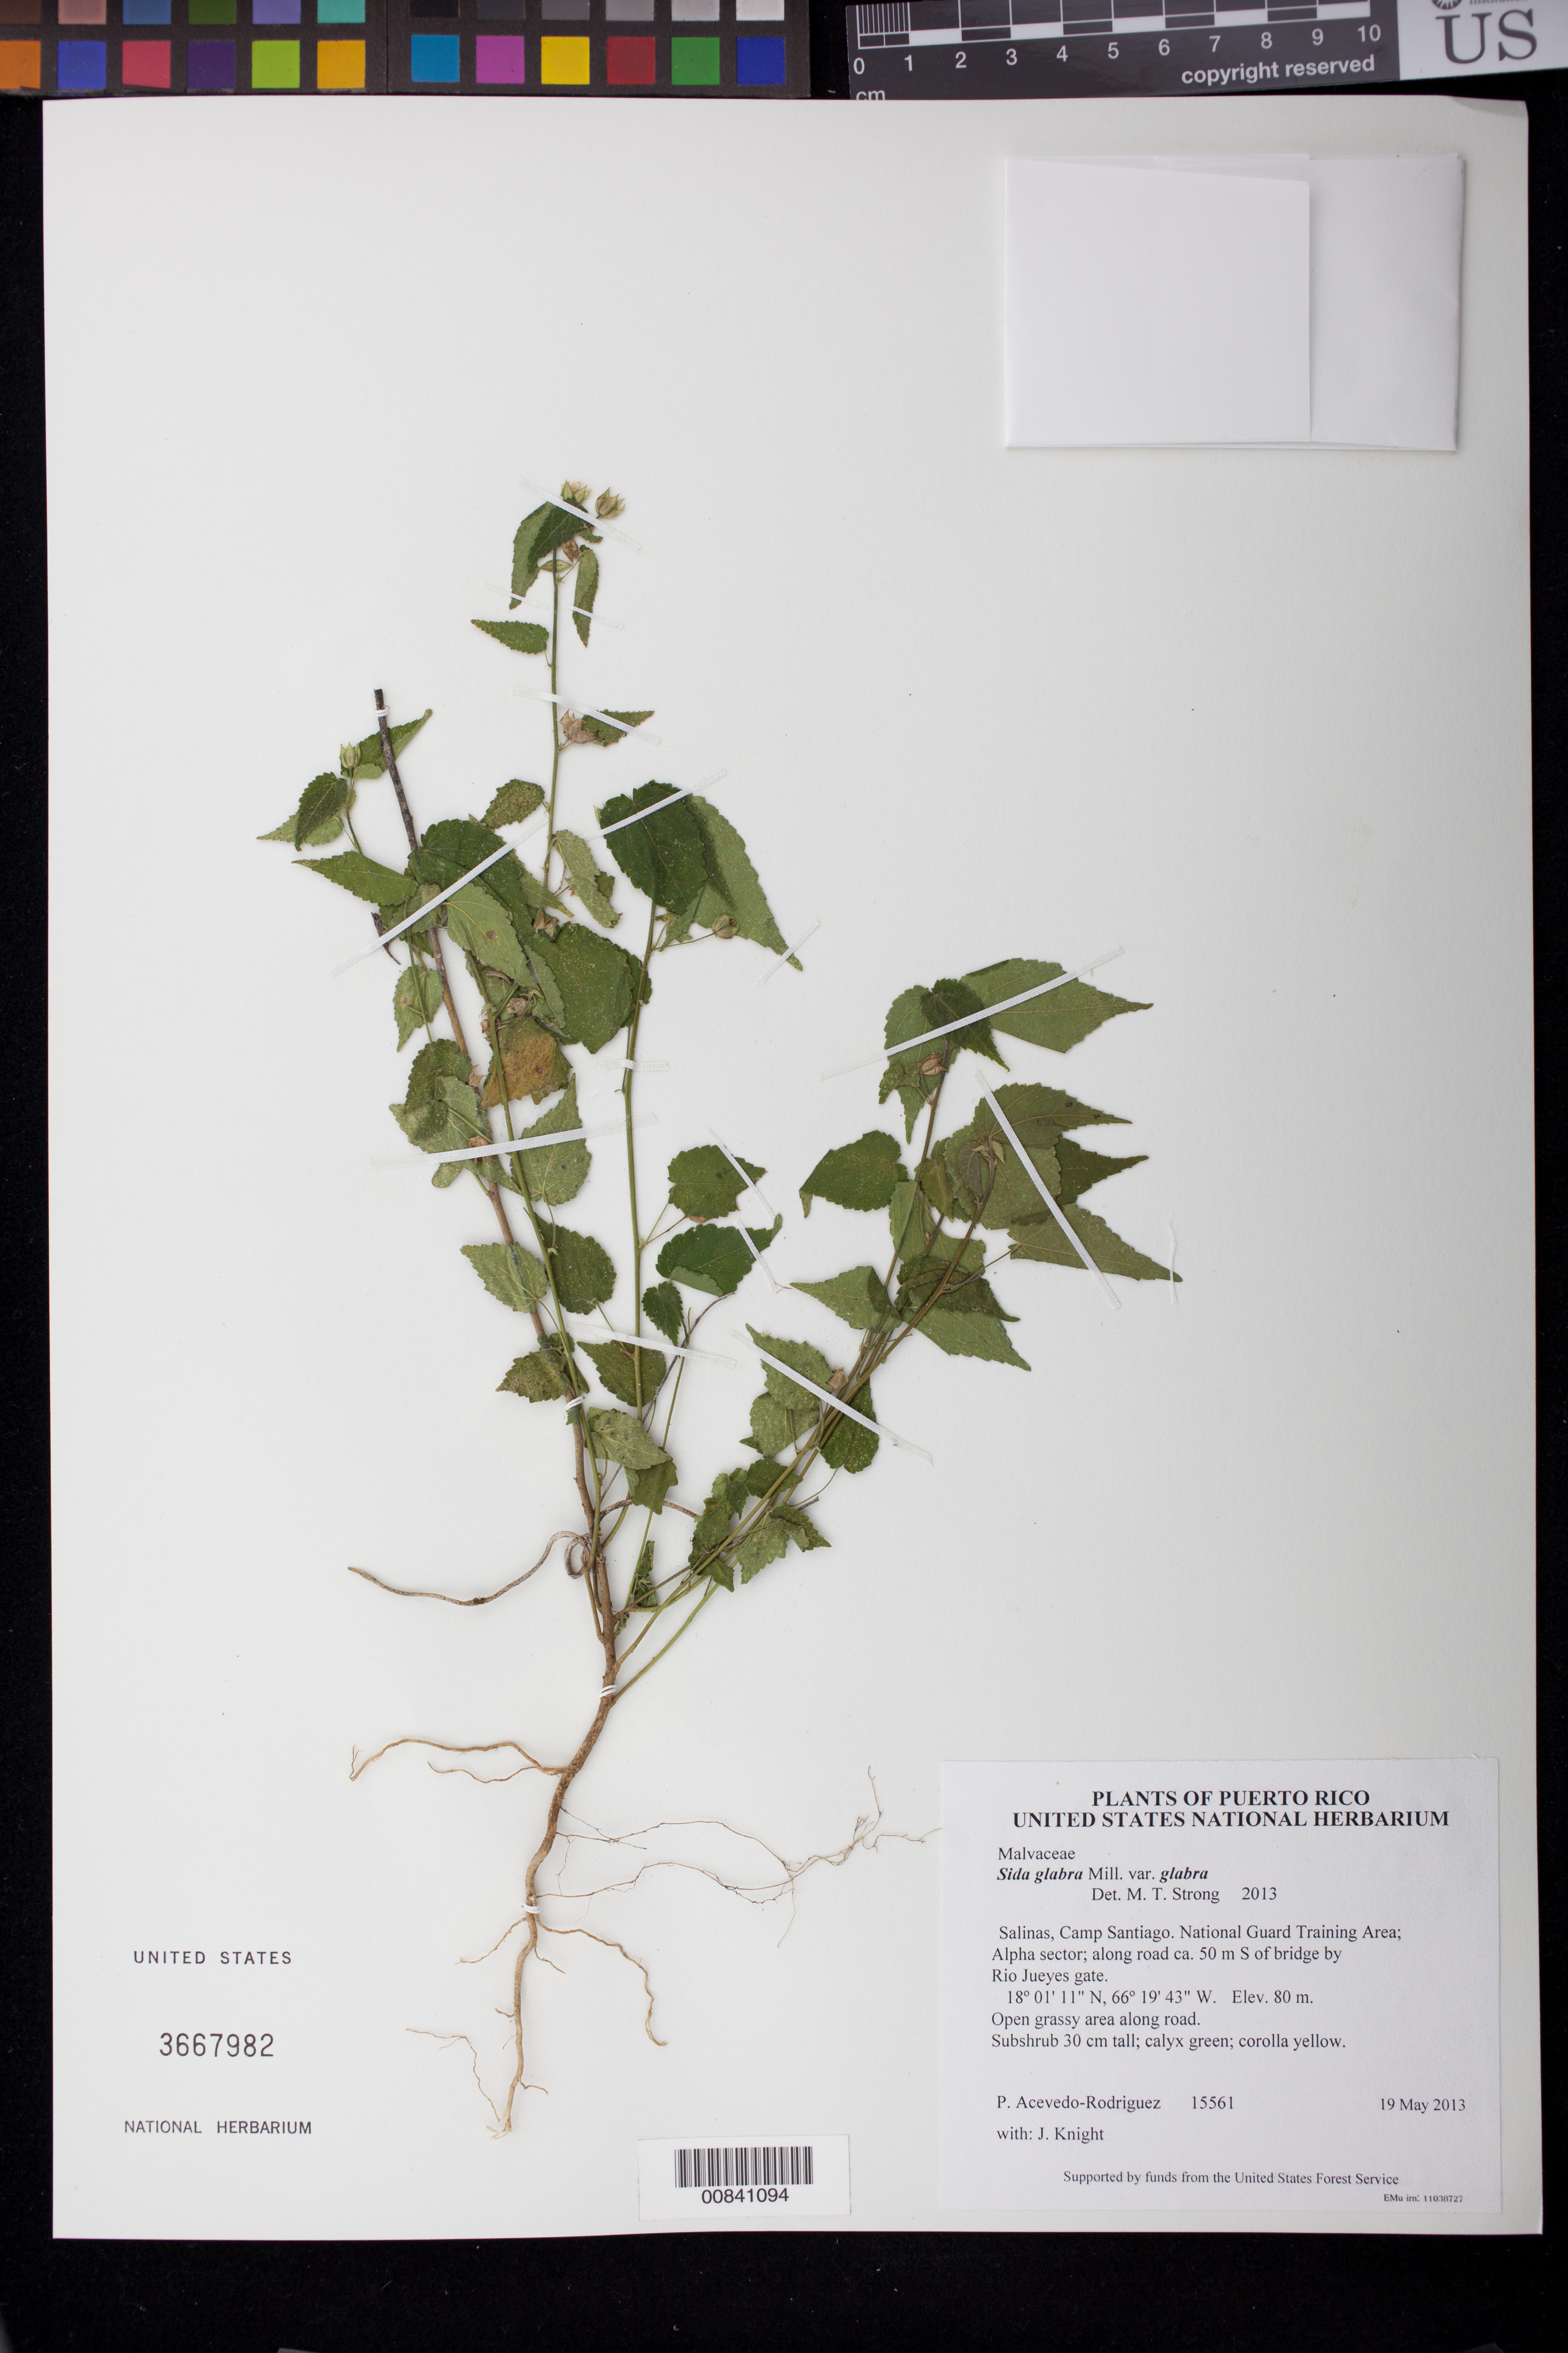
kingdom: Plantae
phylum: Tracheophyta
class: Magnoliopsida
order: Malvales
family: Malvaceae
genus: Sida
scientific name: Sida glabra var. glabra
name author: Mill.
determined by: Strong, M. T., (US), Smithsonian Institution - National Museum of Natural History (UNITED STATES)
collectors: P. Acevedo-Rodr. & J. Knight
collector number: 15561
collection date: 2013-05-19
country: Puerto Rico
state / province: Salinas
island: Puerto Rico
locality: Camp Santiago. National Guard Training Area; Alpha sector; along road ca. 50 m S of bridge by Rio Jueyes gate.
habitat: Open grassy area along road.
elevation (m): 80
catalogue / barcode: US 3667982